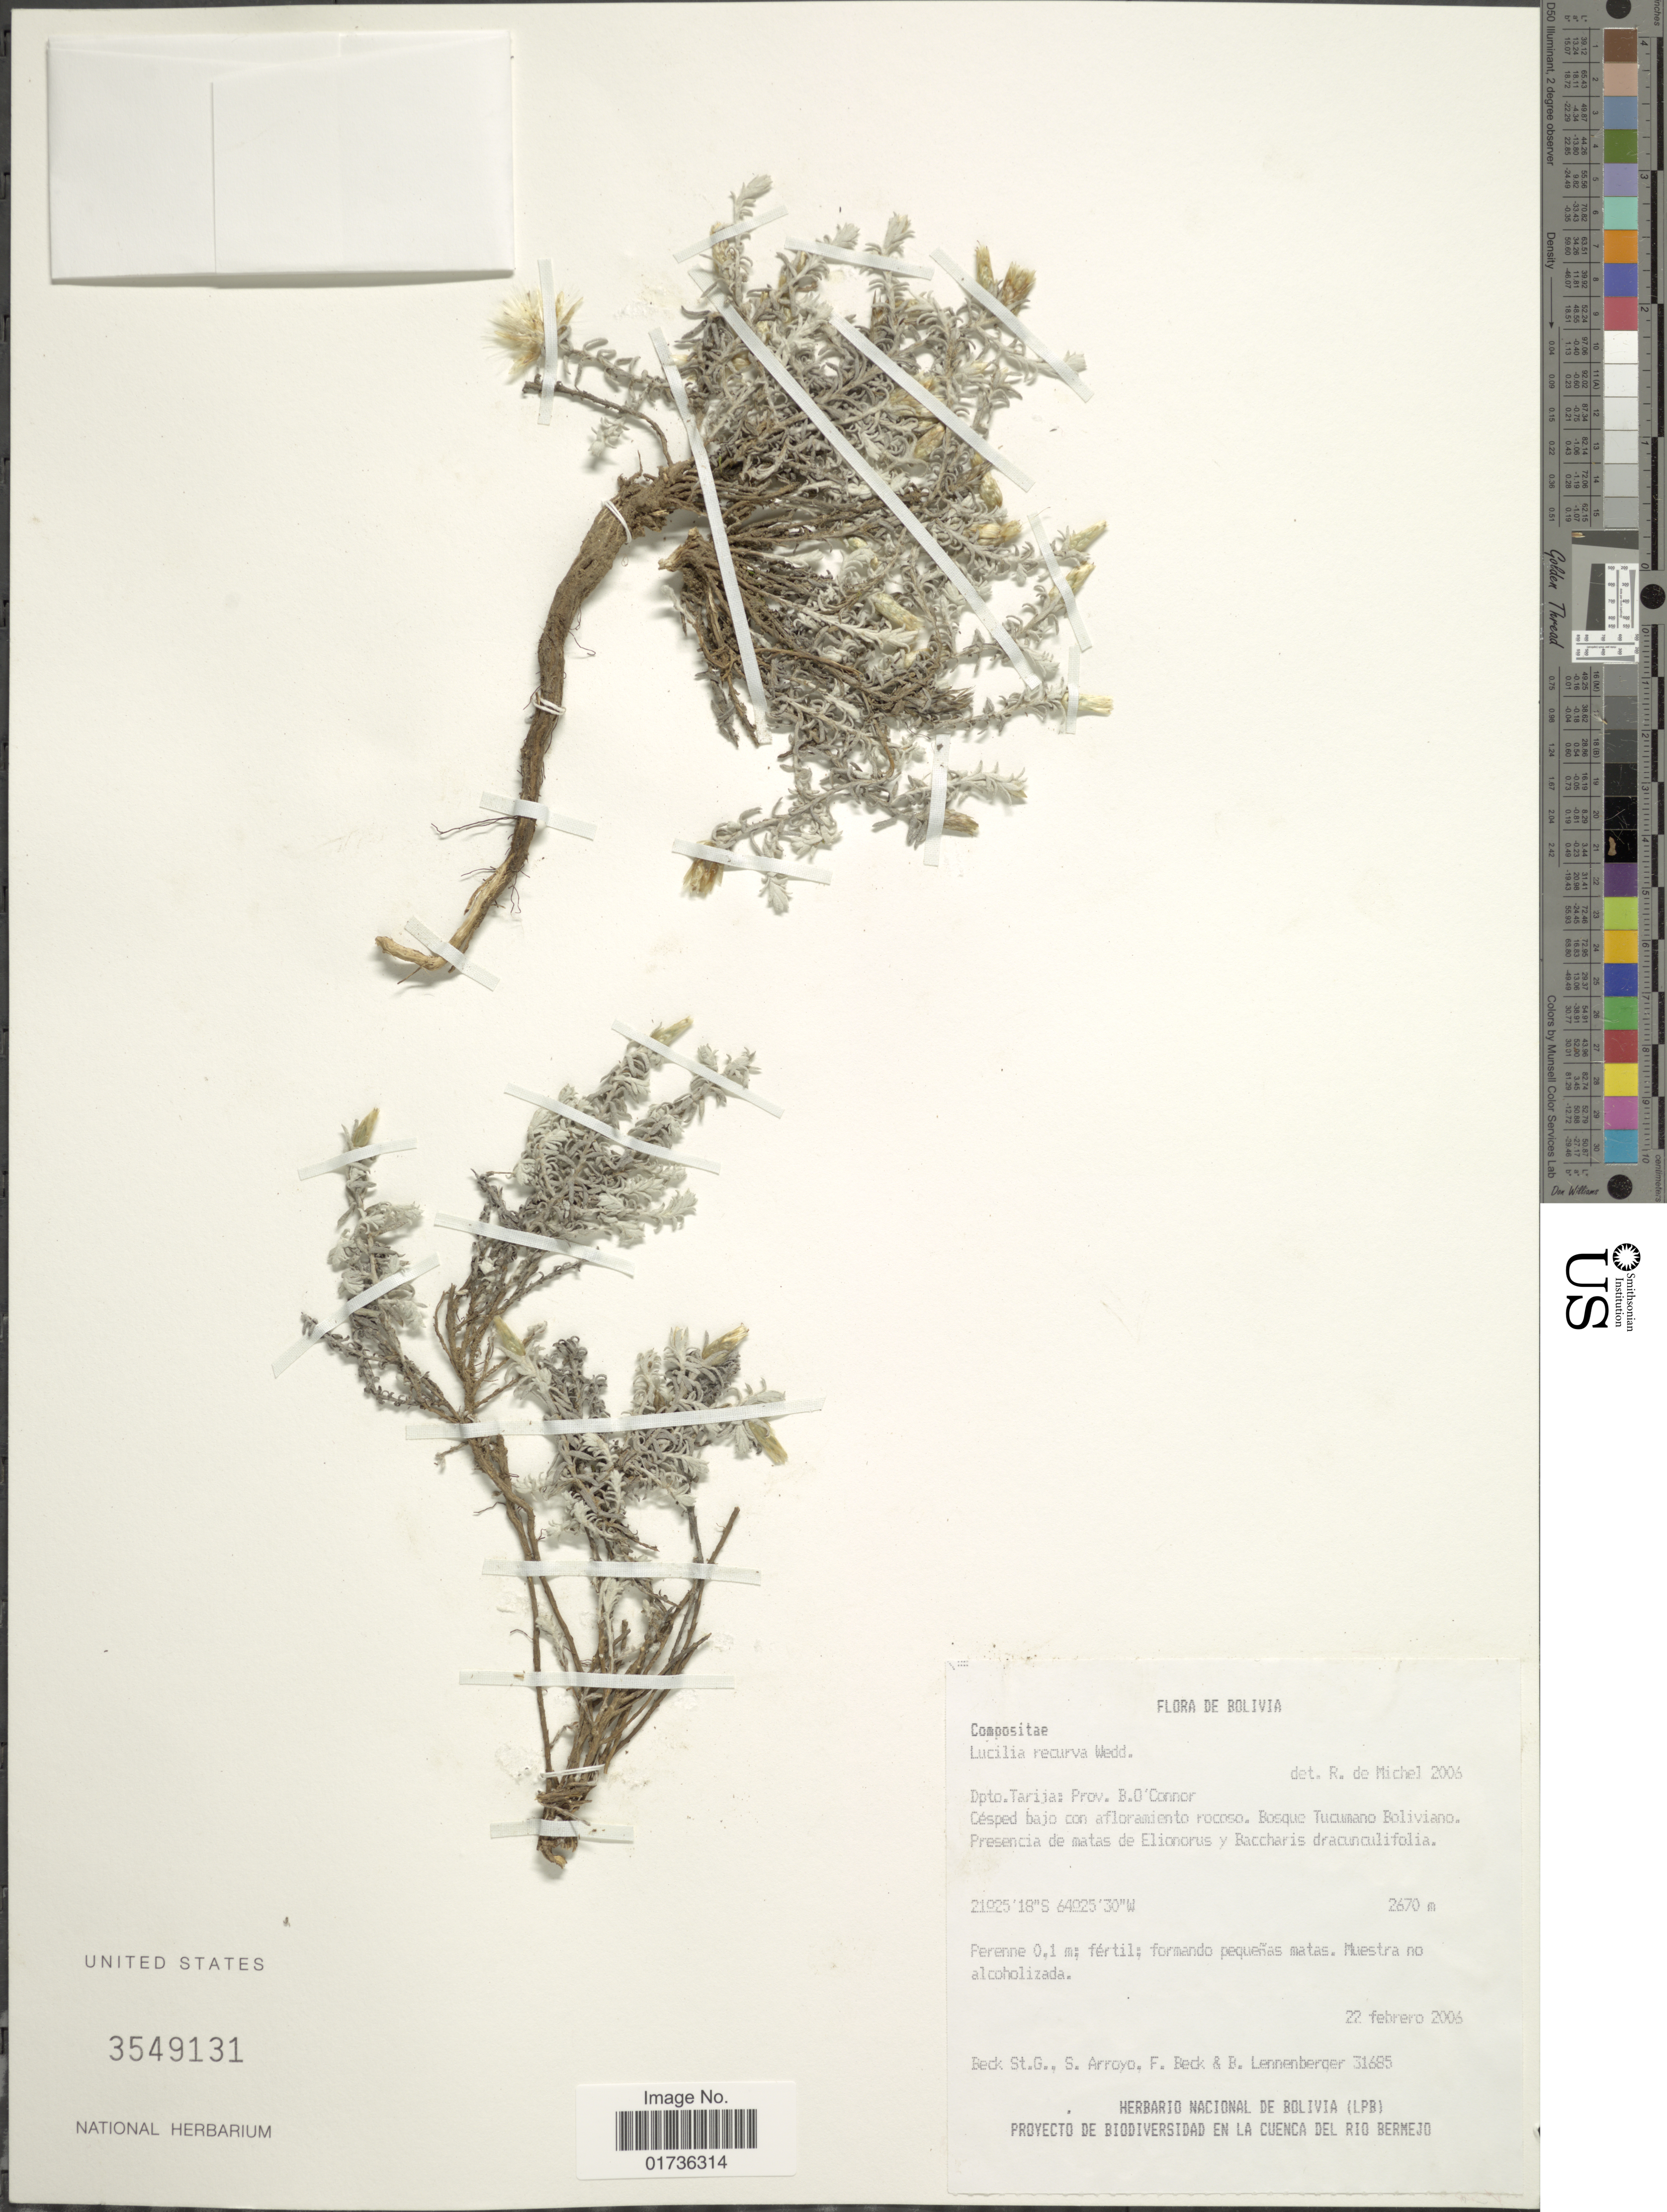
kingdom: Plantae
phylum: Tracheophyta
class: Magnoliopsida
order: Asterales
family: Asteraceae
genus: Lucilia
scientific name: Lucilia recurva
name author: Wedd.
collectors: S. G. Beck, Arroyo, S., F. Beck & B. Lennenberger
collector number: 31685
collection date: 2006-02-22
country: Bolivia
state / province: Tarija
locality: Dpto Tarija: Prov. B.O'Connor, Césped bajo con afloramiento rocoso. Bosque Tucumano Boliviano.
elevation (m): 2670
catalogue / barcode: US 3549131